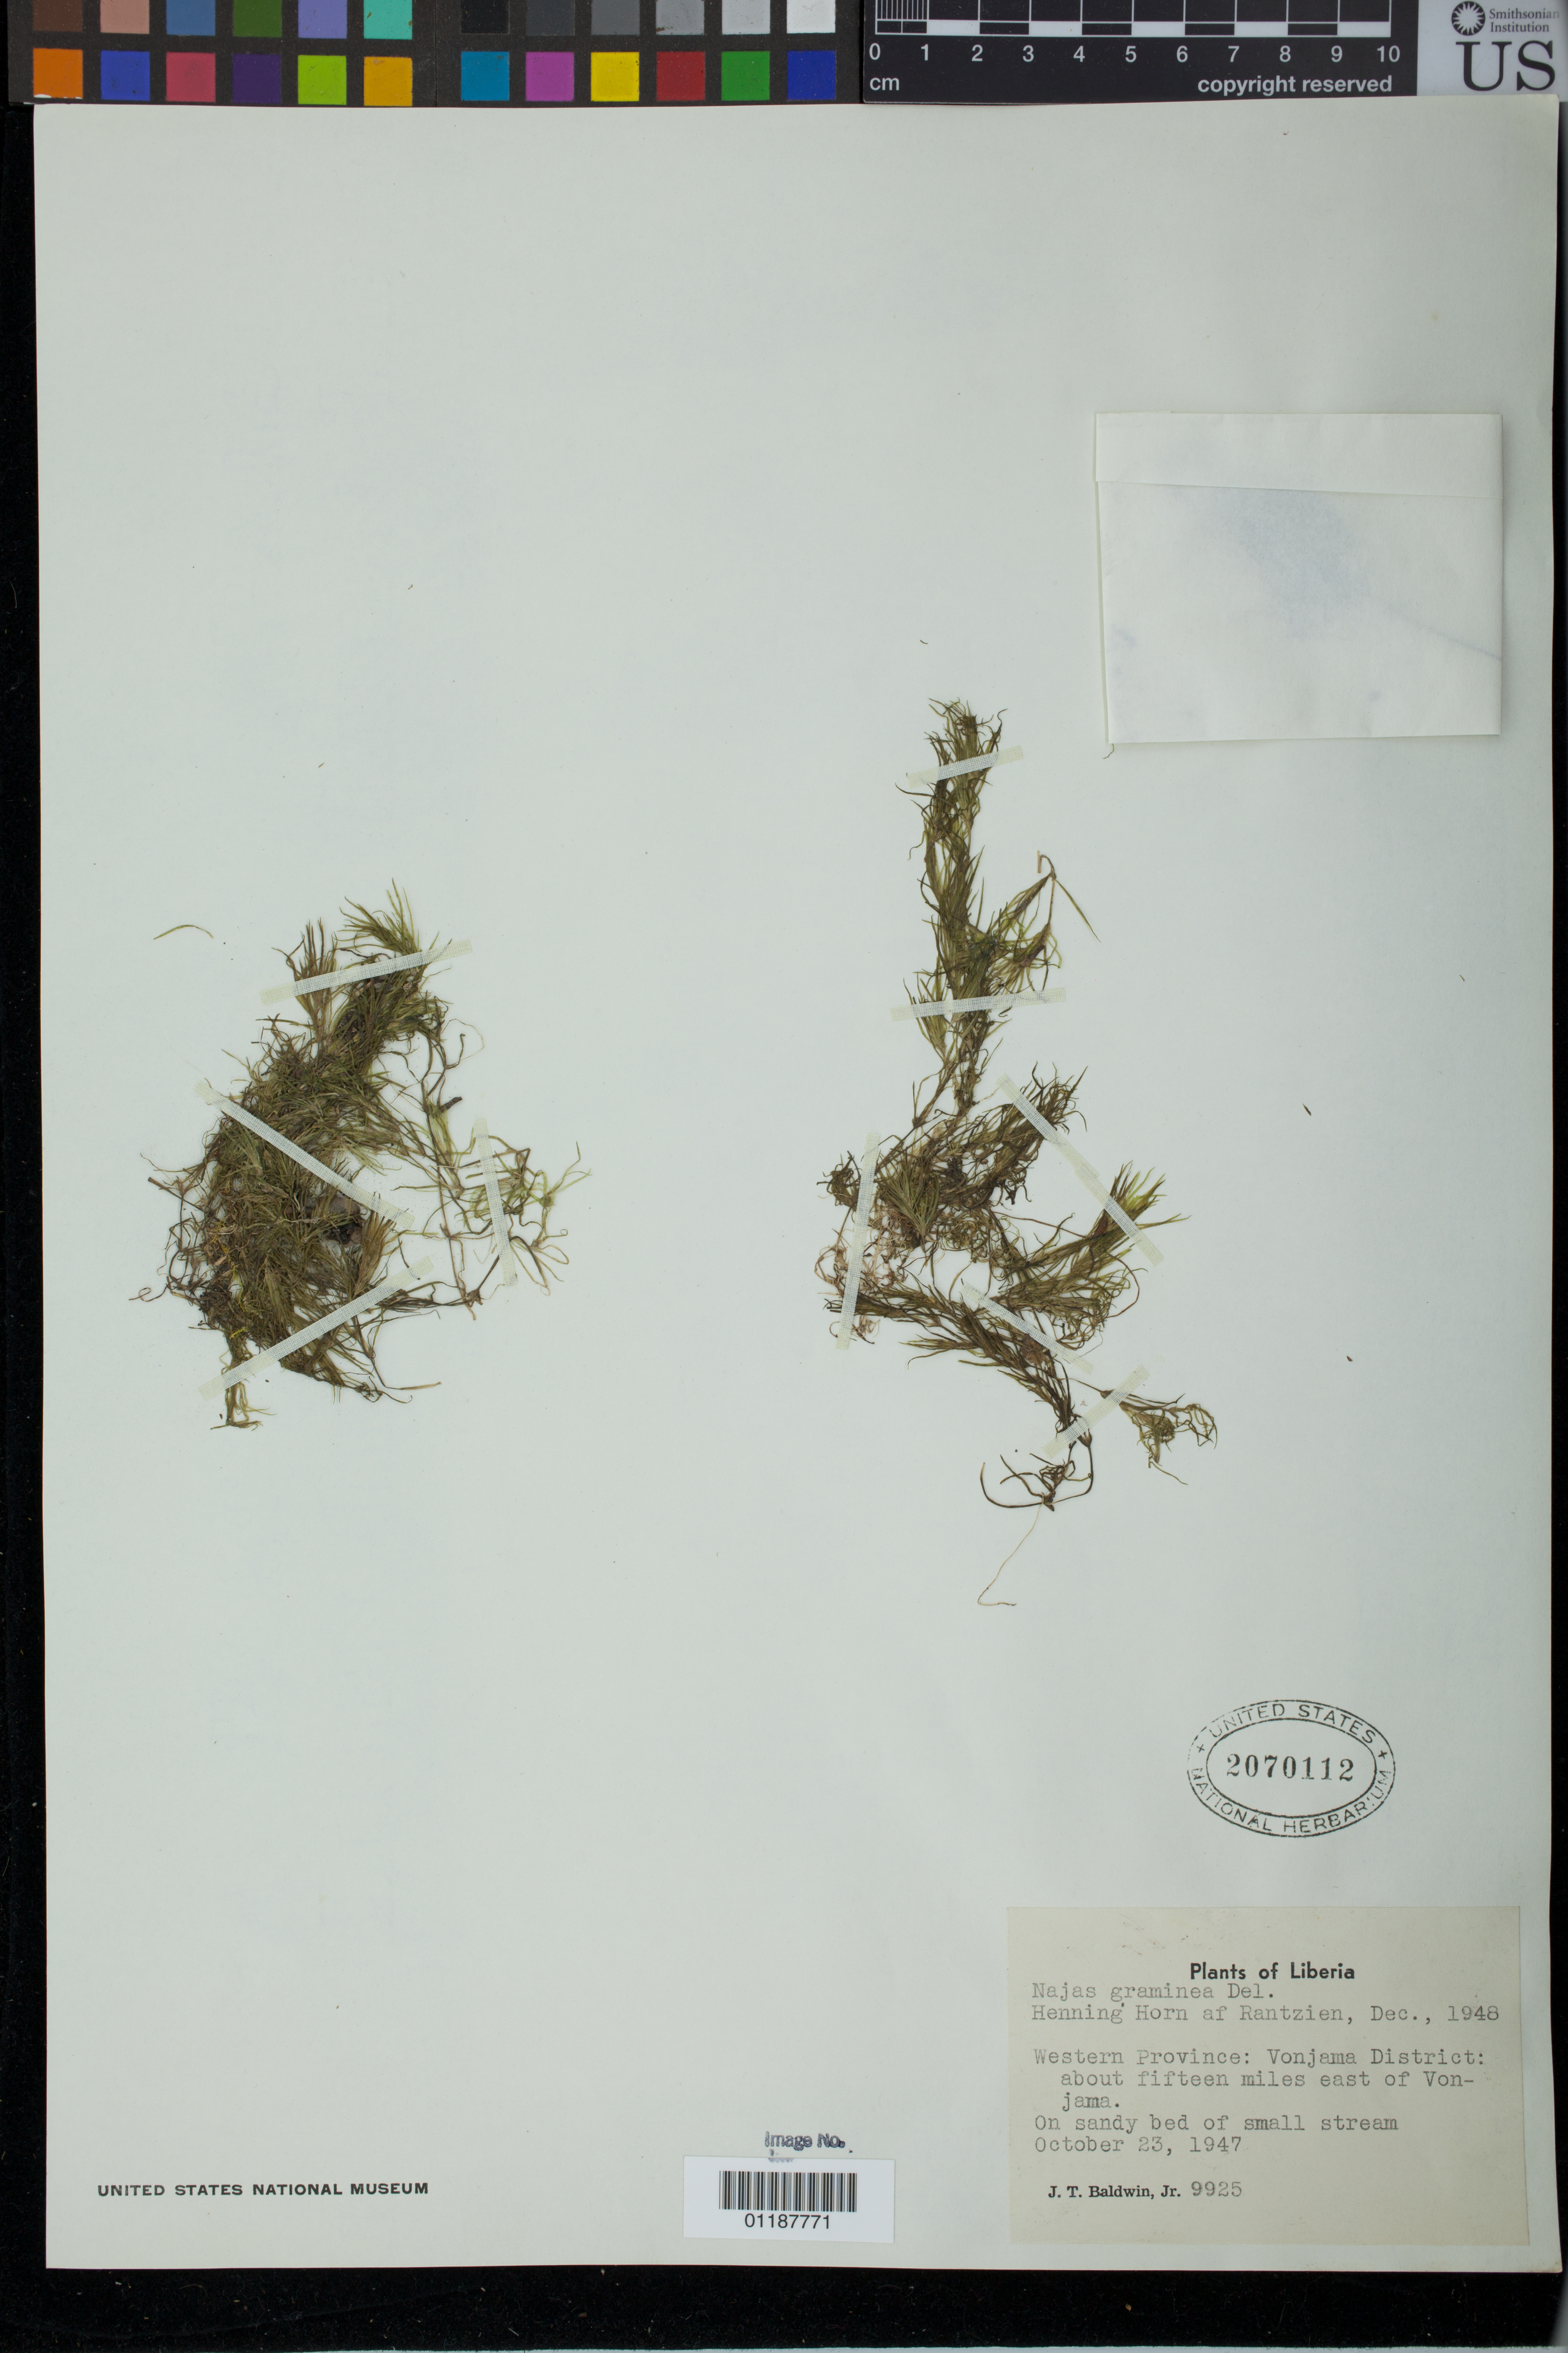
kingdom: Plantae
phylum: Tracheophyta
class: Liliopsida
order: Alismatales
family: Hydrocharitaceae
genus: Najas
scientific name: Najas graminea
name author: Delile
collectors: J. T. Baldwin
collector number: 9925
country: Liberia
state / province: Lofa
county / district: Vonjama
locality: E of Vonjama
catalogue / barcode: US 2070112